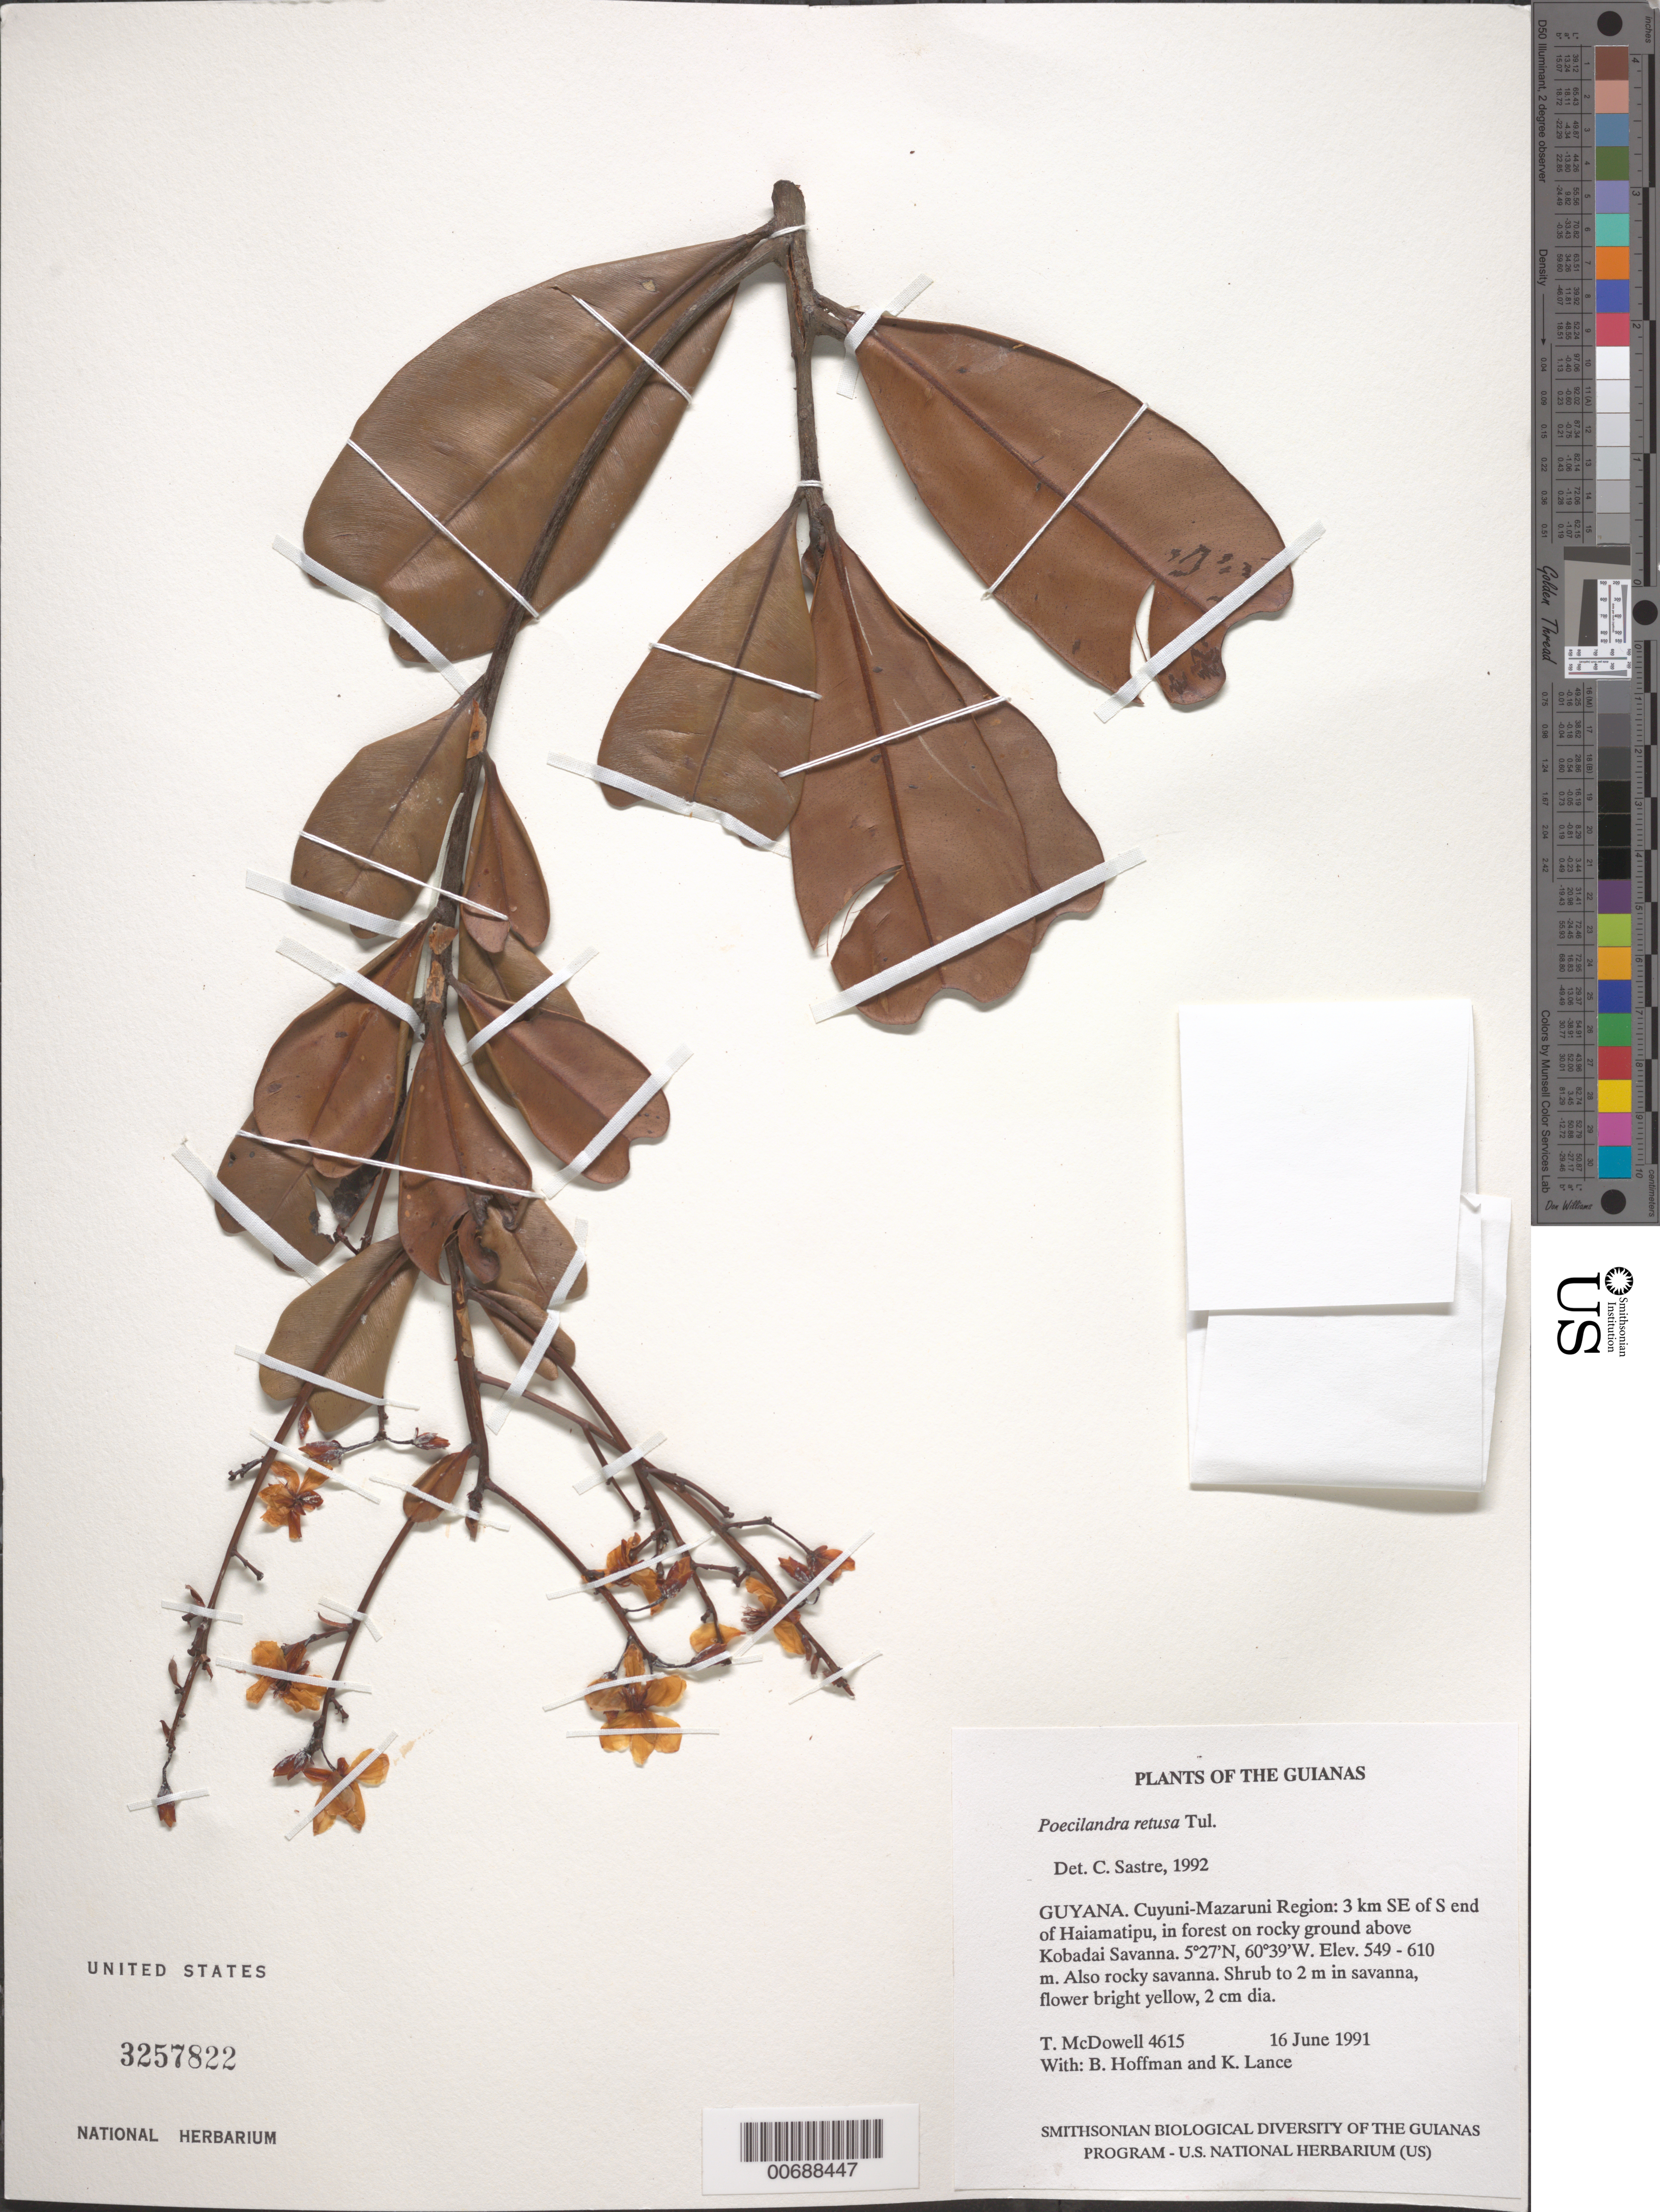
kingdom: Plantae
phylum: Tracheophyta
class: Magnoliopsida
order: Malpighiales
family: Ochnaceae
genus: Poecilandra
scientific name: Poecilandra retusa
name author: Tul.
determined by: Sastre, C. H. L.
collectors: T. McDowell, B. Hoffman & K. Lance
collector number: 4615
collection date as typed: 16 June 1991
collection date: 1991-06-16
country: Guyana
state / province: Cuyuni-Mazaruni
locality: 3 km SE of S end of Haiamatipu, above Kobadai Savanna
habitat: Forest on rocky ground; also rocky savanna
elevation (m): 550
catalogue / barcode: US 3257822